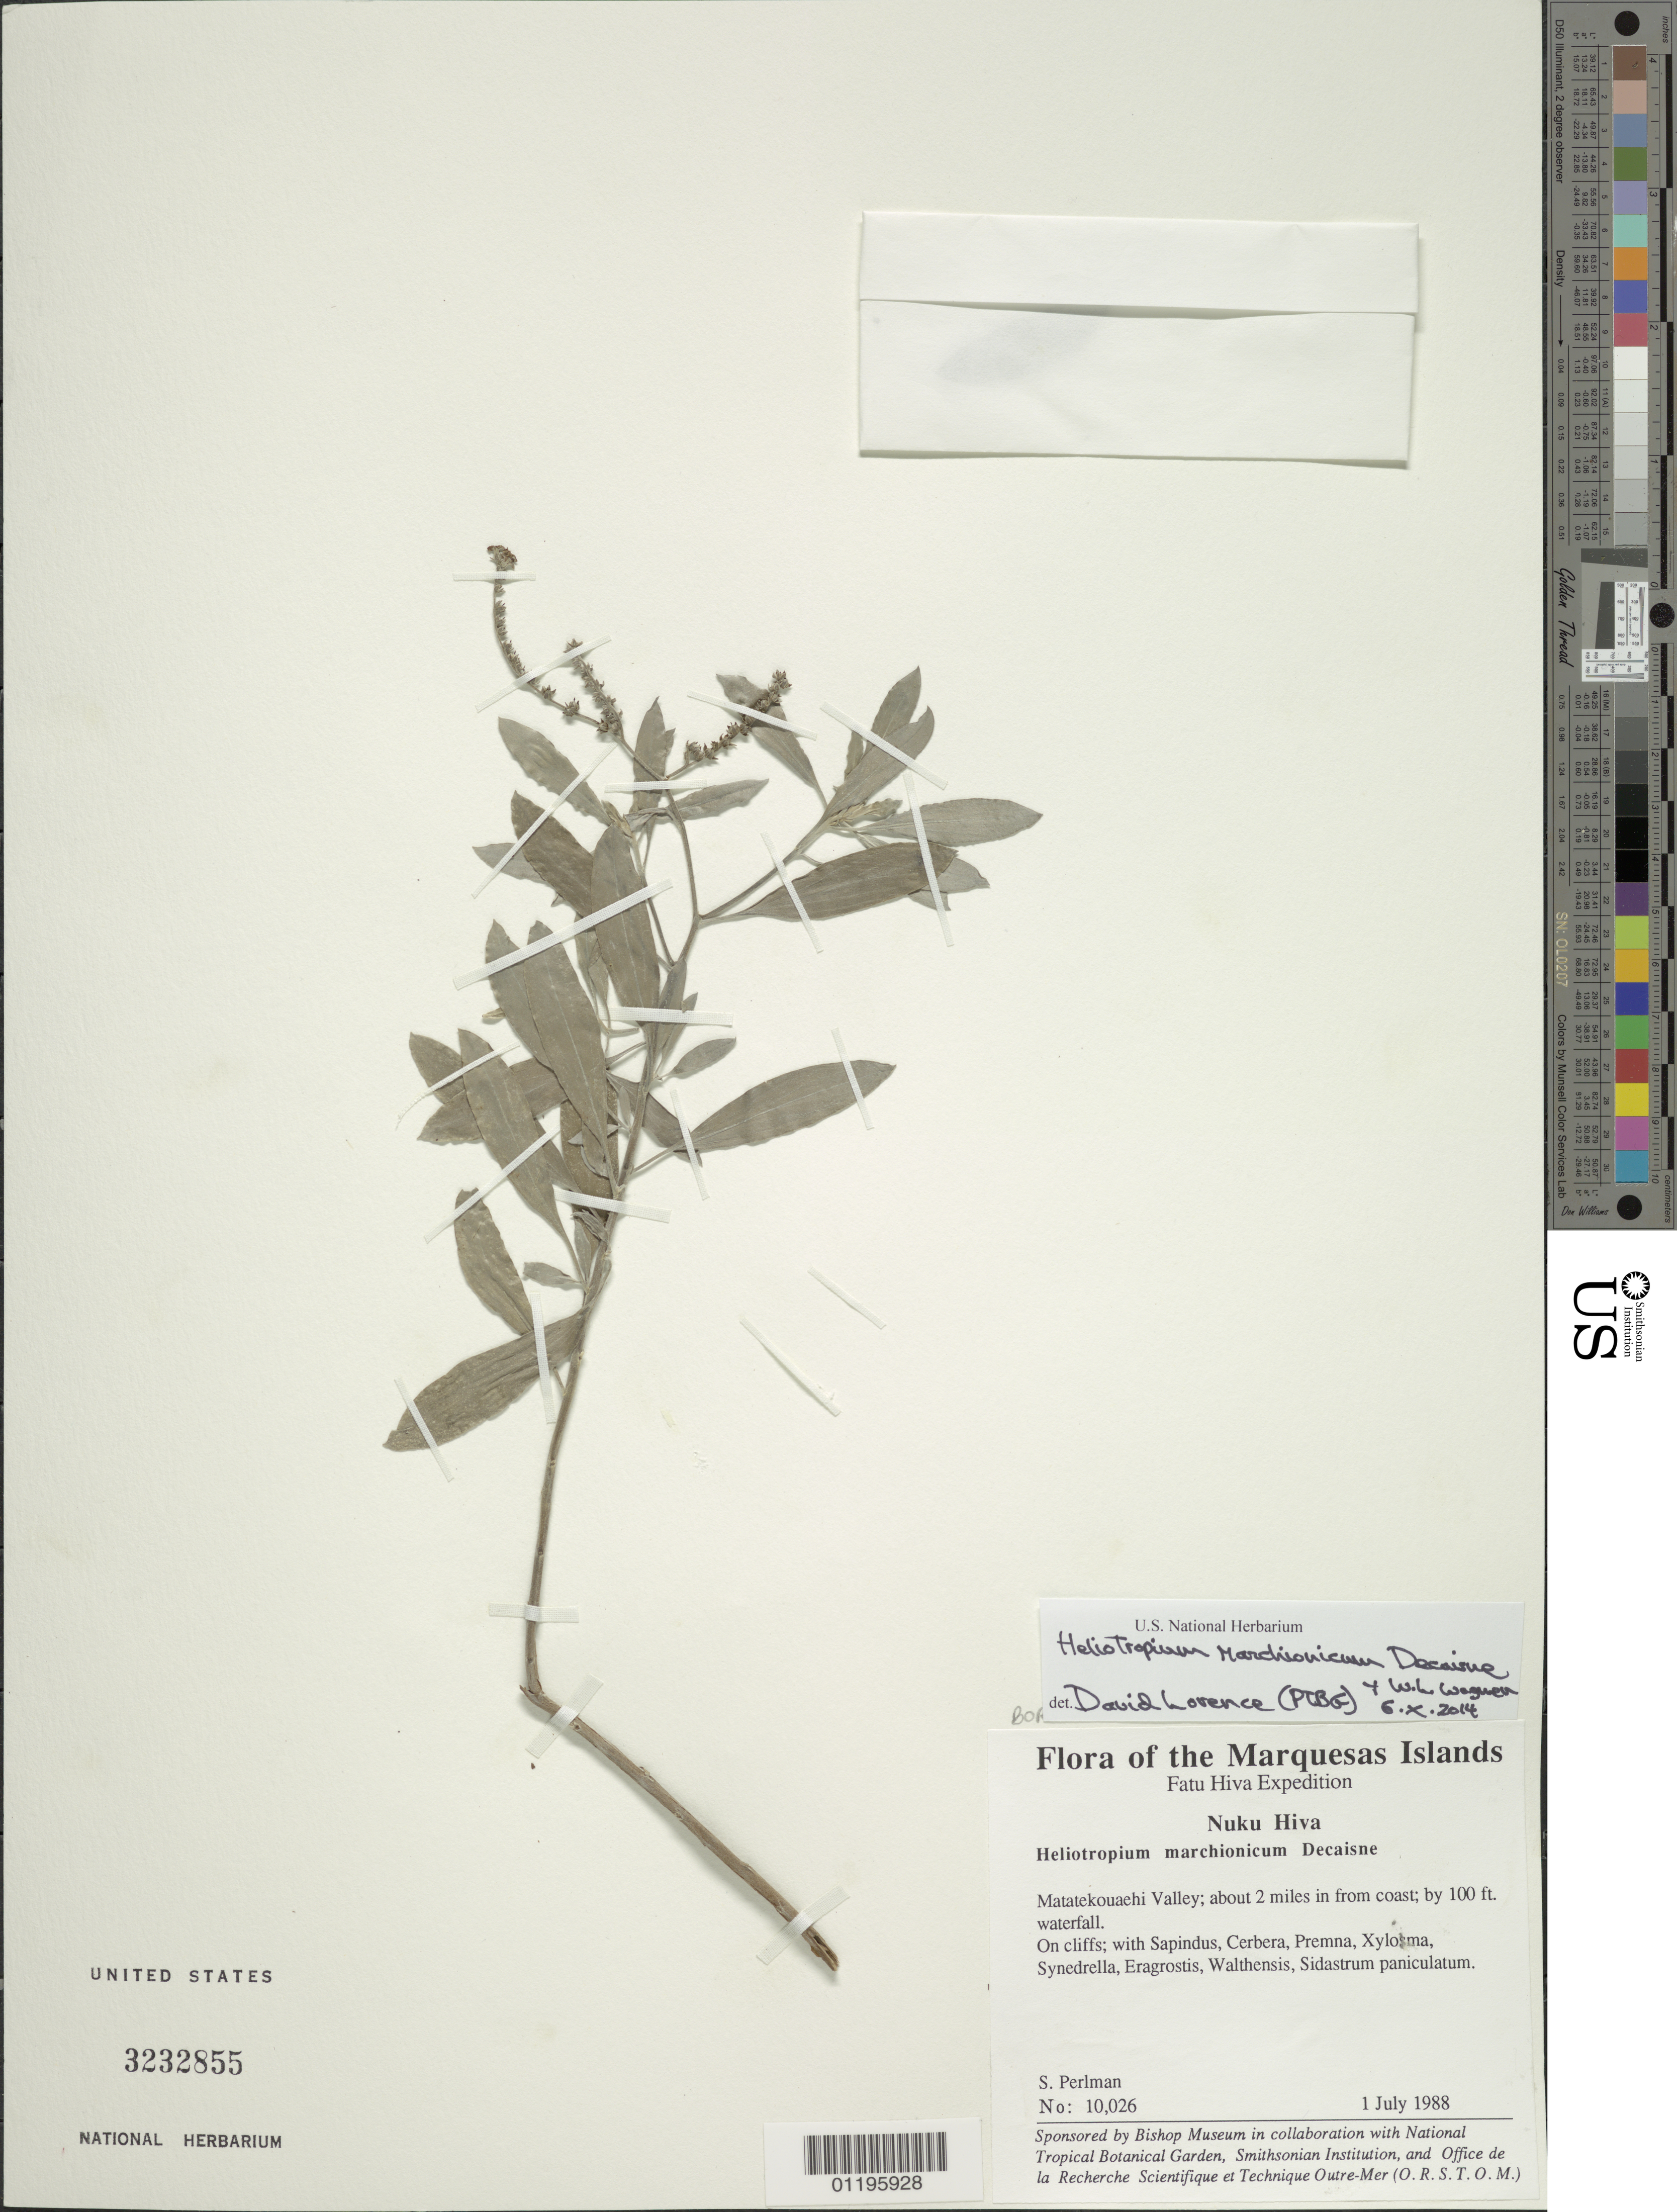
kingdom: Plantae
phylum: Tracheophyta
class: Magnoliopsida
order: Boraginales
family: Heliotropiaceae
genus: Heliotropium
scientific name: Heliotropium marchionicum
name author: Decne.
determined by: Lorence, David H.; Wagner, W. H.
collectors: S. P. Perlman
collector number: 10026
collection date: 1988-07-01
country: French Polynesia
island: Nuku Hiva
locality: Matatekouaehi Valley, about 2 miles in from coast, by 100 ft waterfall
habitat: On cliffs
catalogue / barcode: US 3232855